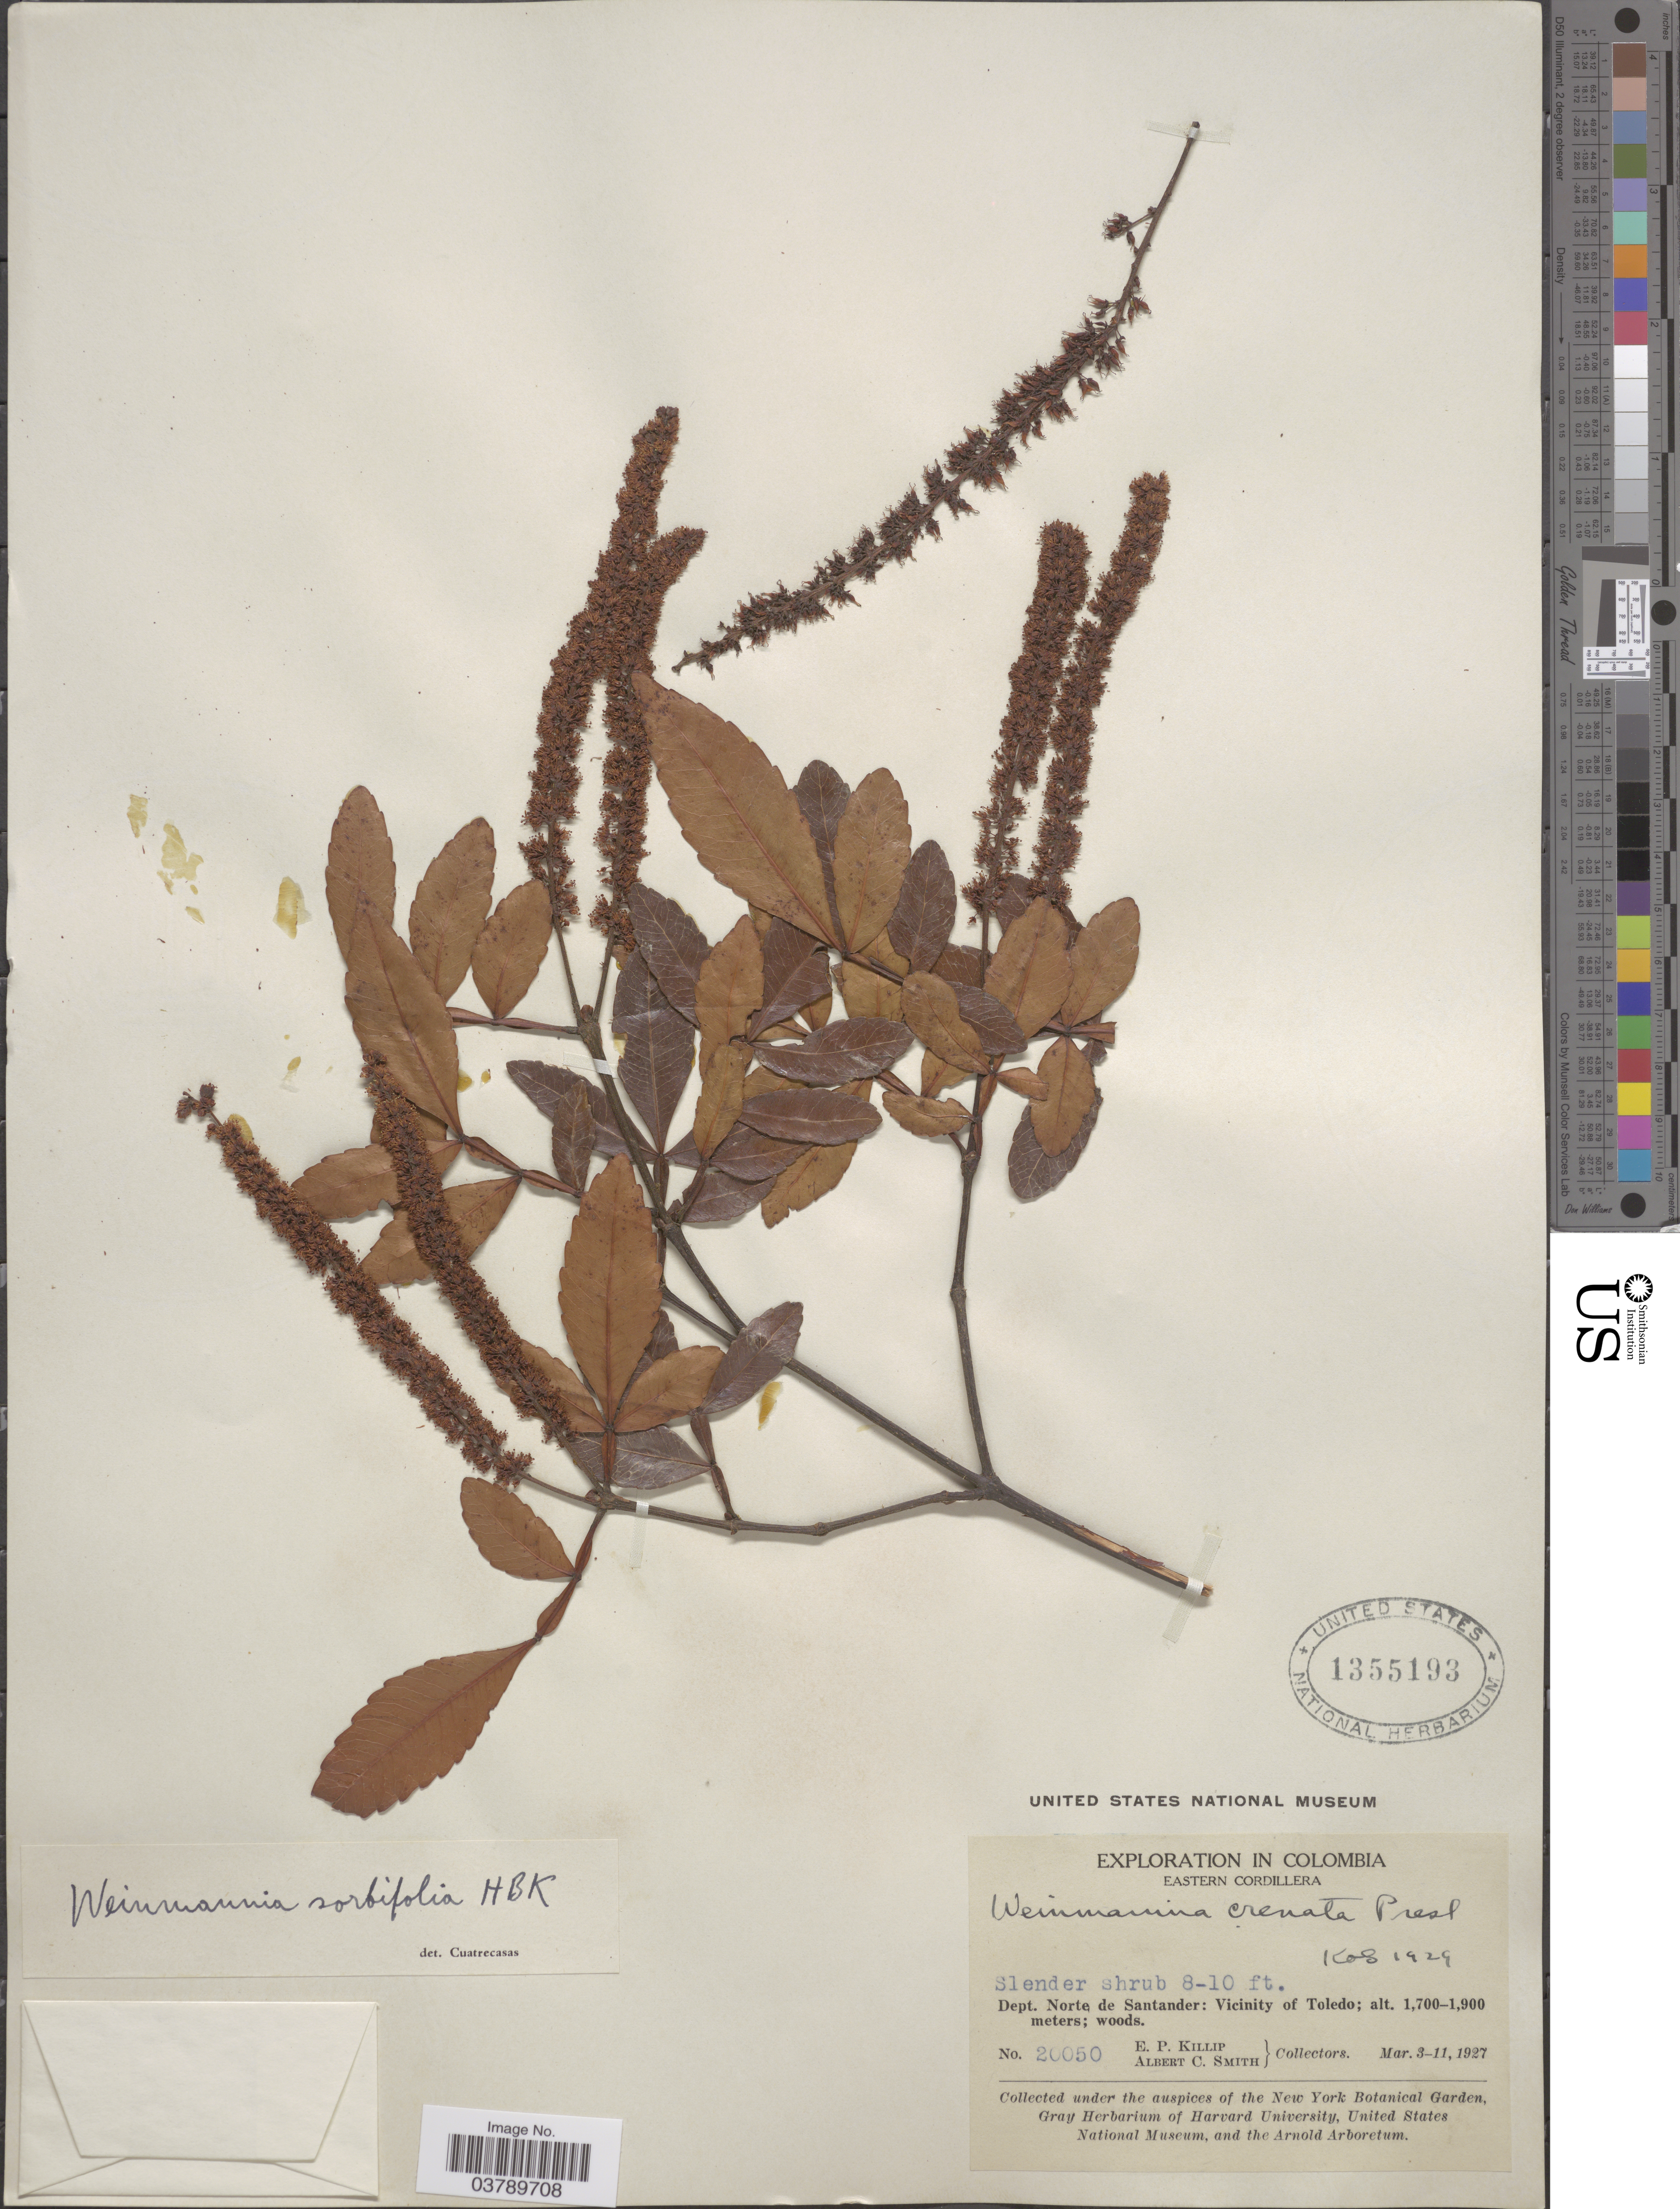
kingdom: Plantae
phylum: Tracheophyta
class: Magnoliopsida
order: Oxalidales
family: Cunoniaceae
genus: Weinmannia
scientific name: Weinmannia sorbifolia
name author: Kunth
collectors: E. P. Killip & A. C. Smith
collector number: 20050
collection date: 1927-03-03/1927-03-11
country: Colombia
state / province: Norte de Santander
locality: Eastern Cordillera. Dept. Norte de Santander: Vicinity of Toledo.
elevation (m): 1700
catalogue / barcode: US 1355193